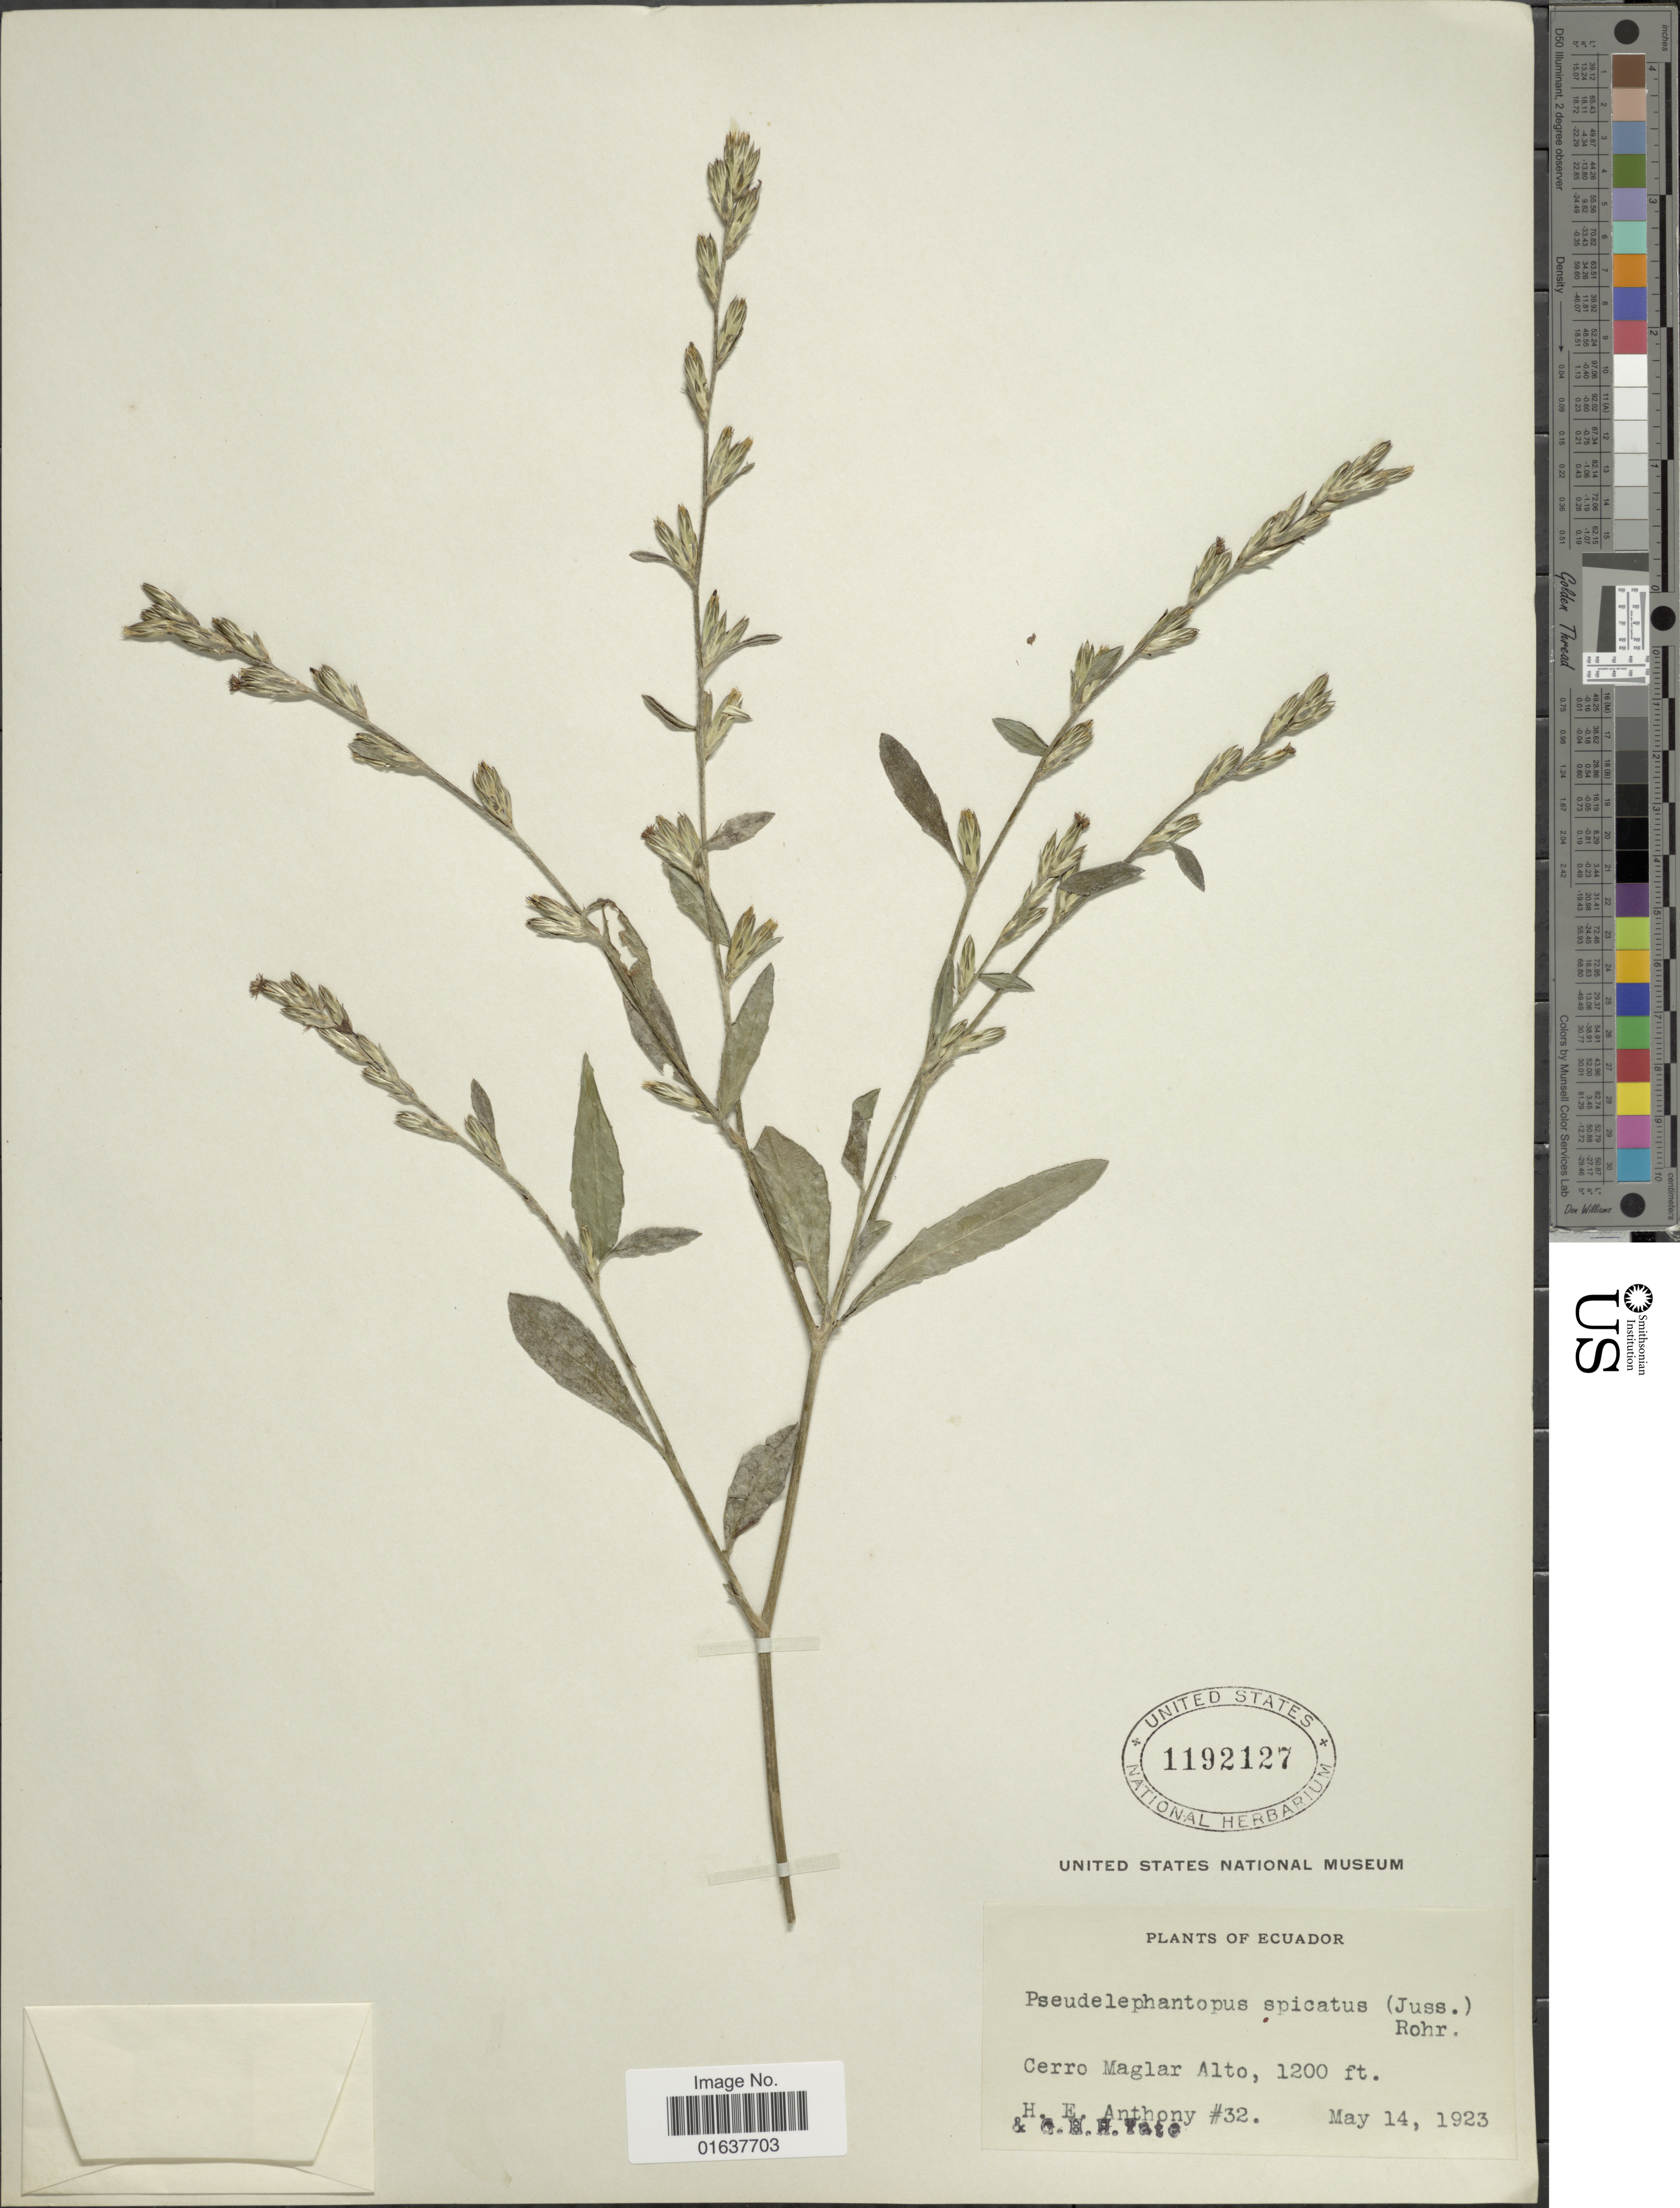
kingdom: Plantae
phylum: Tracheophyta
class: Magnoliopsida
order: Asterales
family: Asteraceae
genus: Pseudelephantopus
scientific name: Pseudelephantopus spicatus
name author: (Juss. ex Aubl.) C.F. Baker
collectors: H. E. Anthony & G. Tate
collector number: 32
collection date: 1923-05-14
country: Ecuador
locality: Cerro Maglar Alto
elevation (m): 366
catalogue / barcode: US 1192127